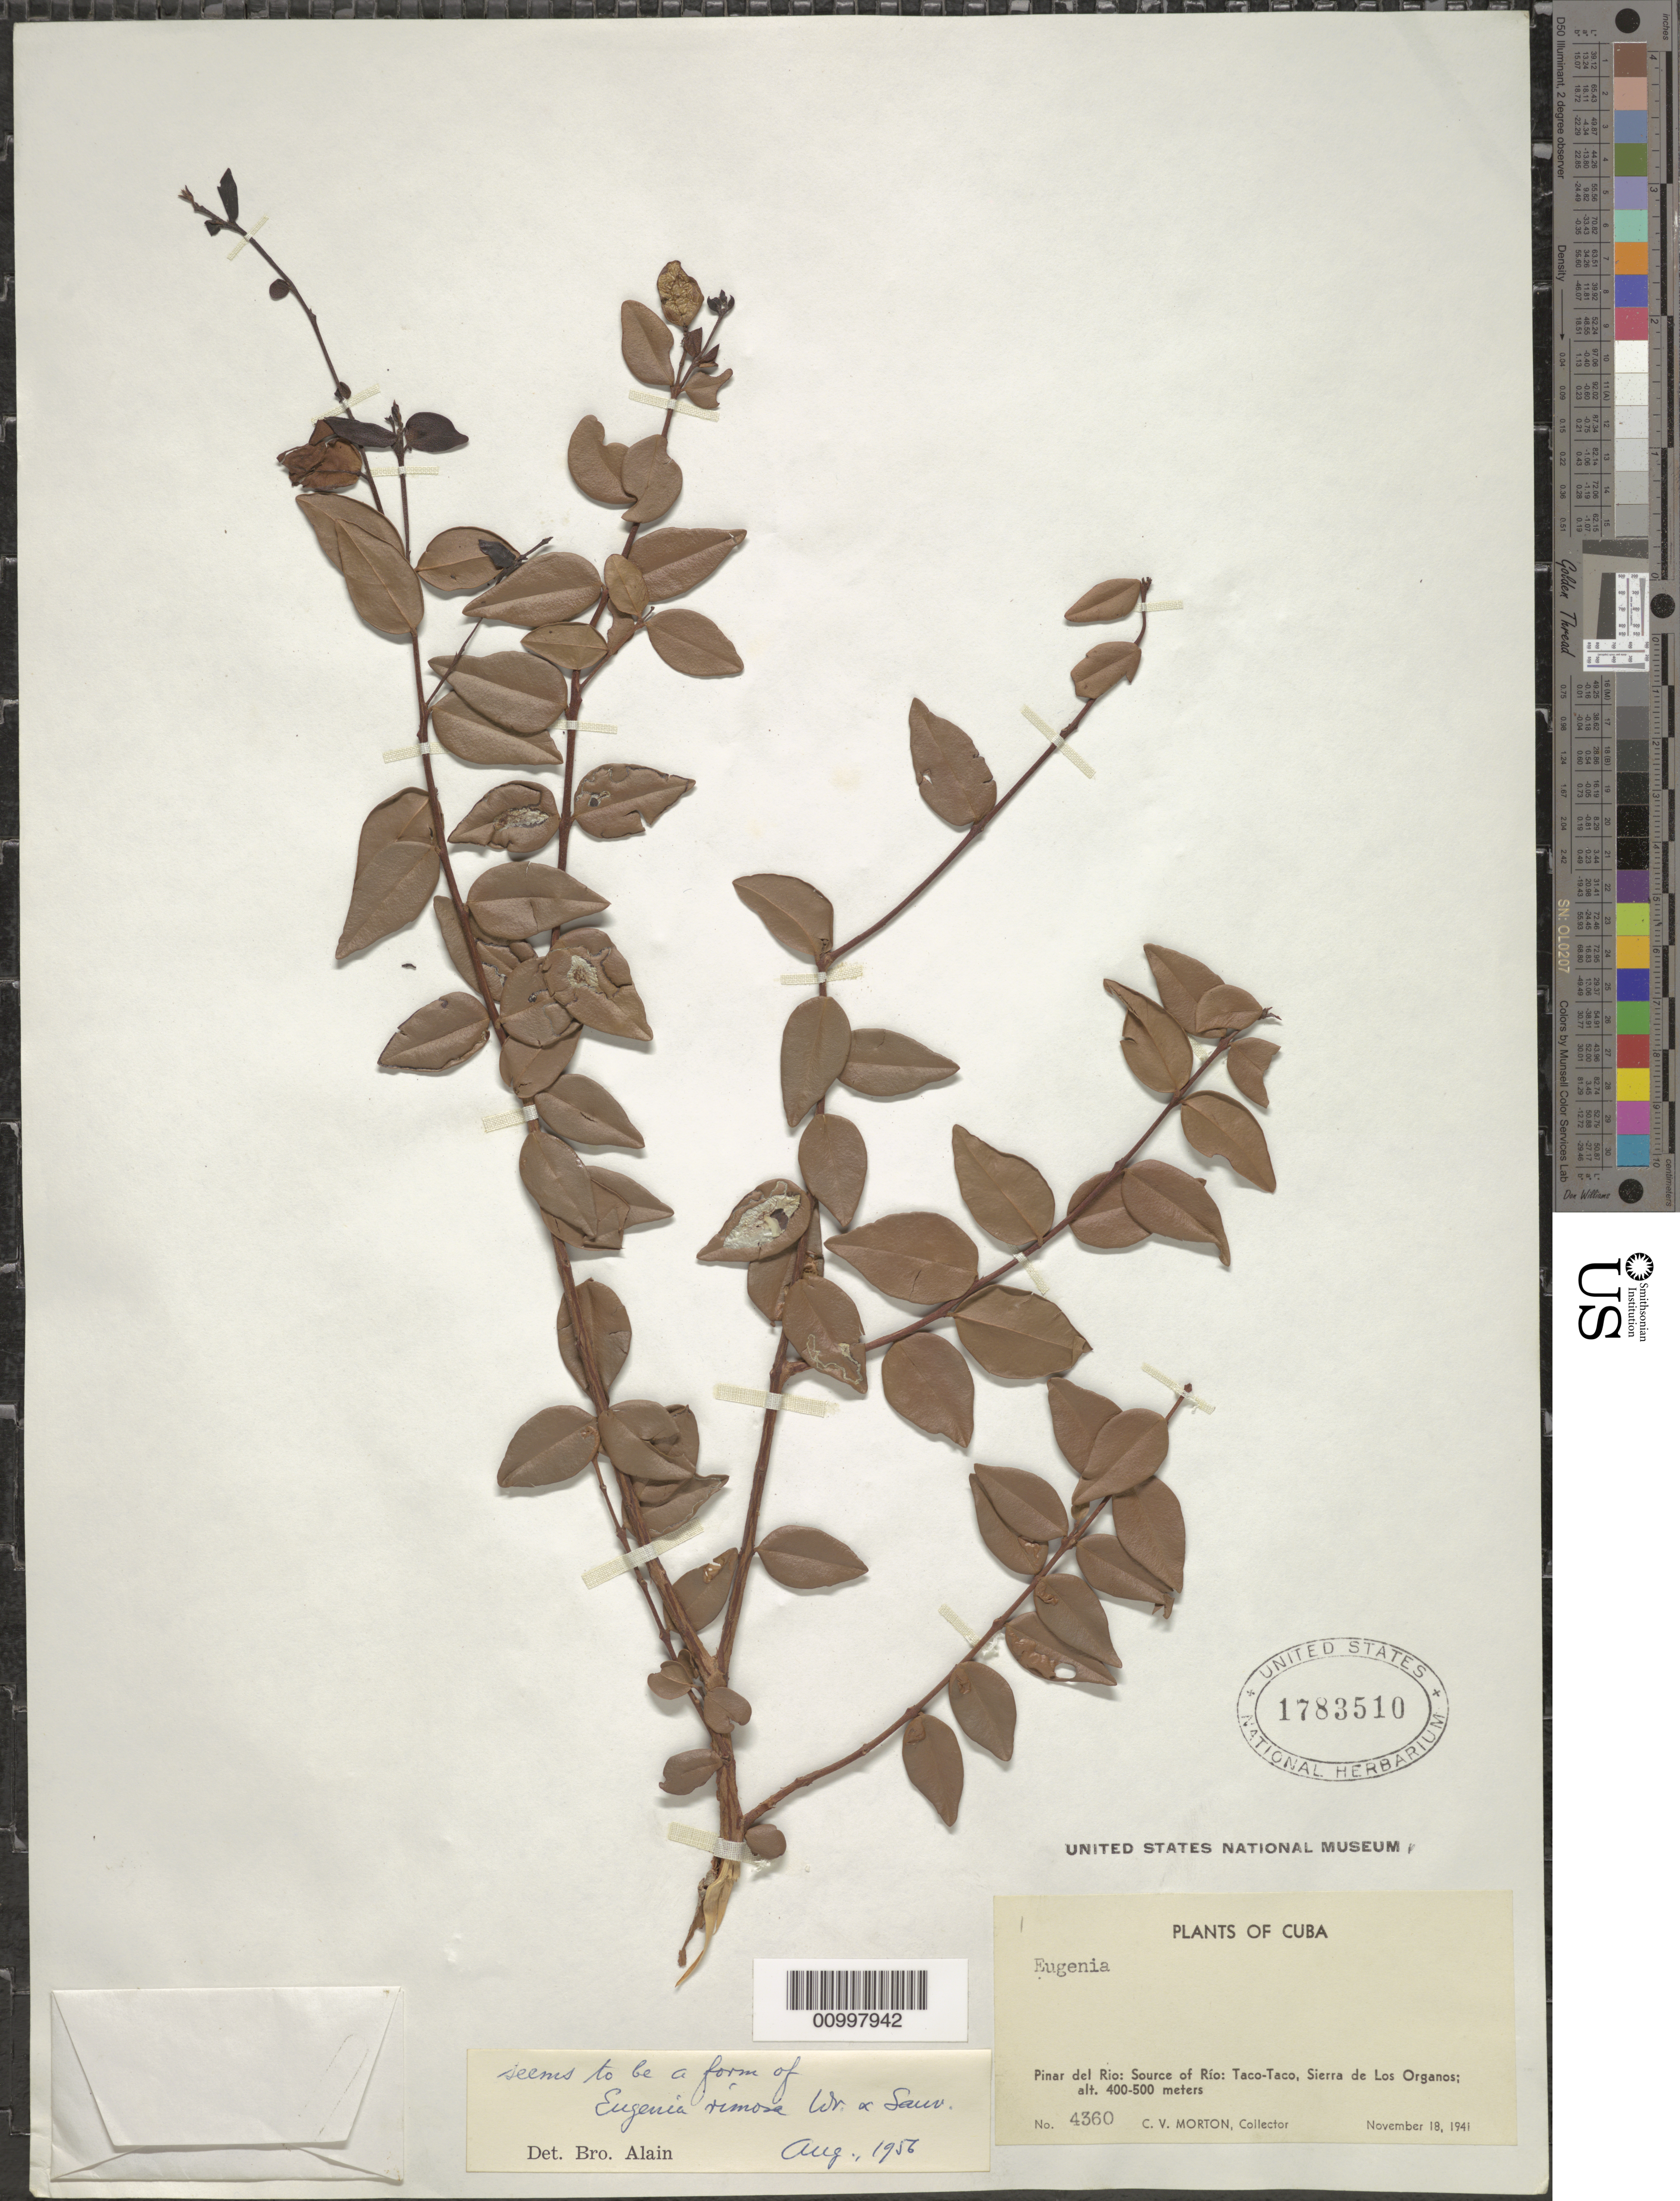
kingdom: Plantae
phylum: Tracheophyta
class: Magnoliopsida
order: Myrtales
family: Myrtaceae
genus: Eugenia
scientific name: Eugenia rimosa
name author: C. Wright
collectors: C. V. Morton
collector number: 4360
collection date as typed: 18 Nov 1941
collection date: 1941-11-18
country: Cuba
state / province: Pinar del Rio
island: Cuba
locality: Source of Rio: Taco-Taco, Sierra de Los Organos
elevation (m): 400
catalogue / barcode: US 1783510